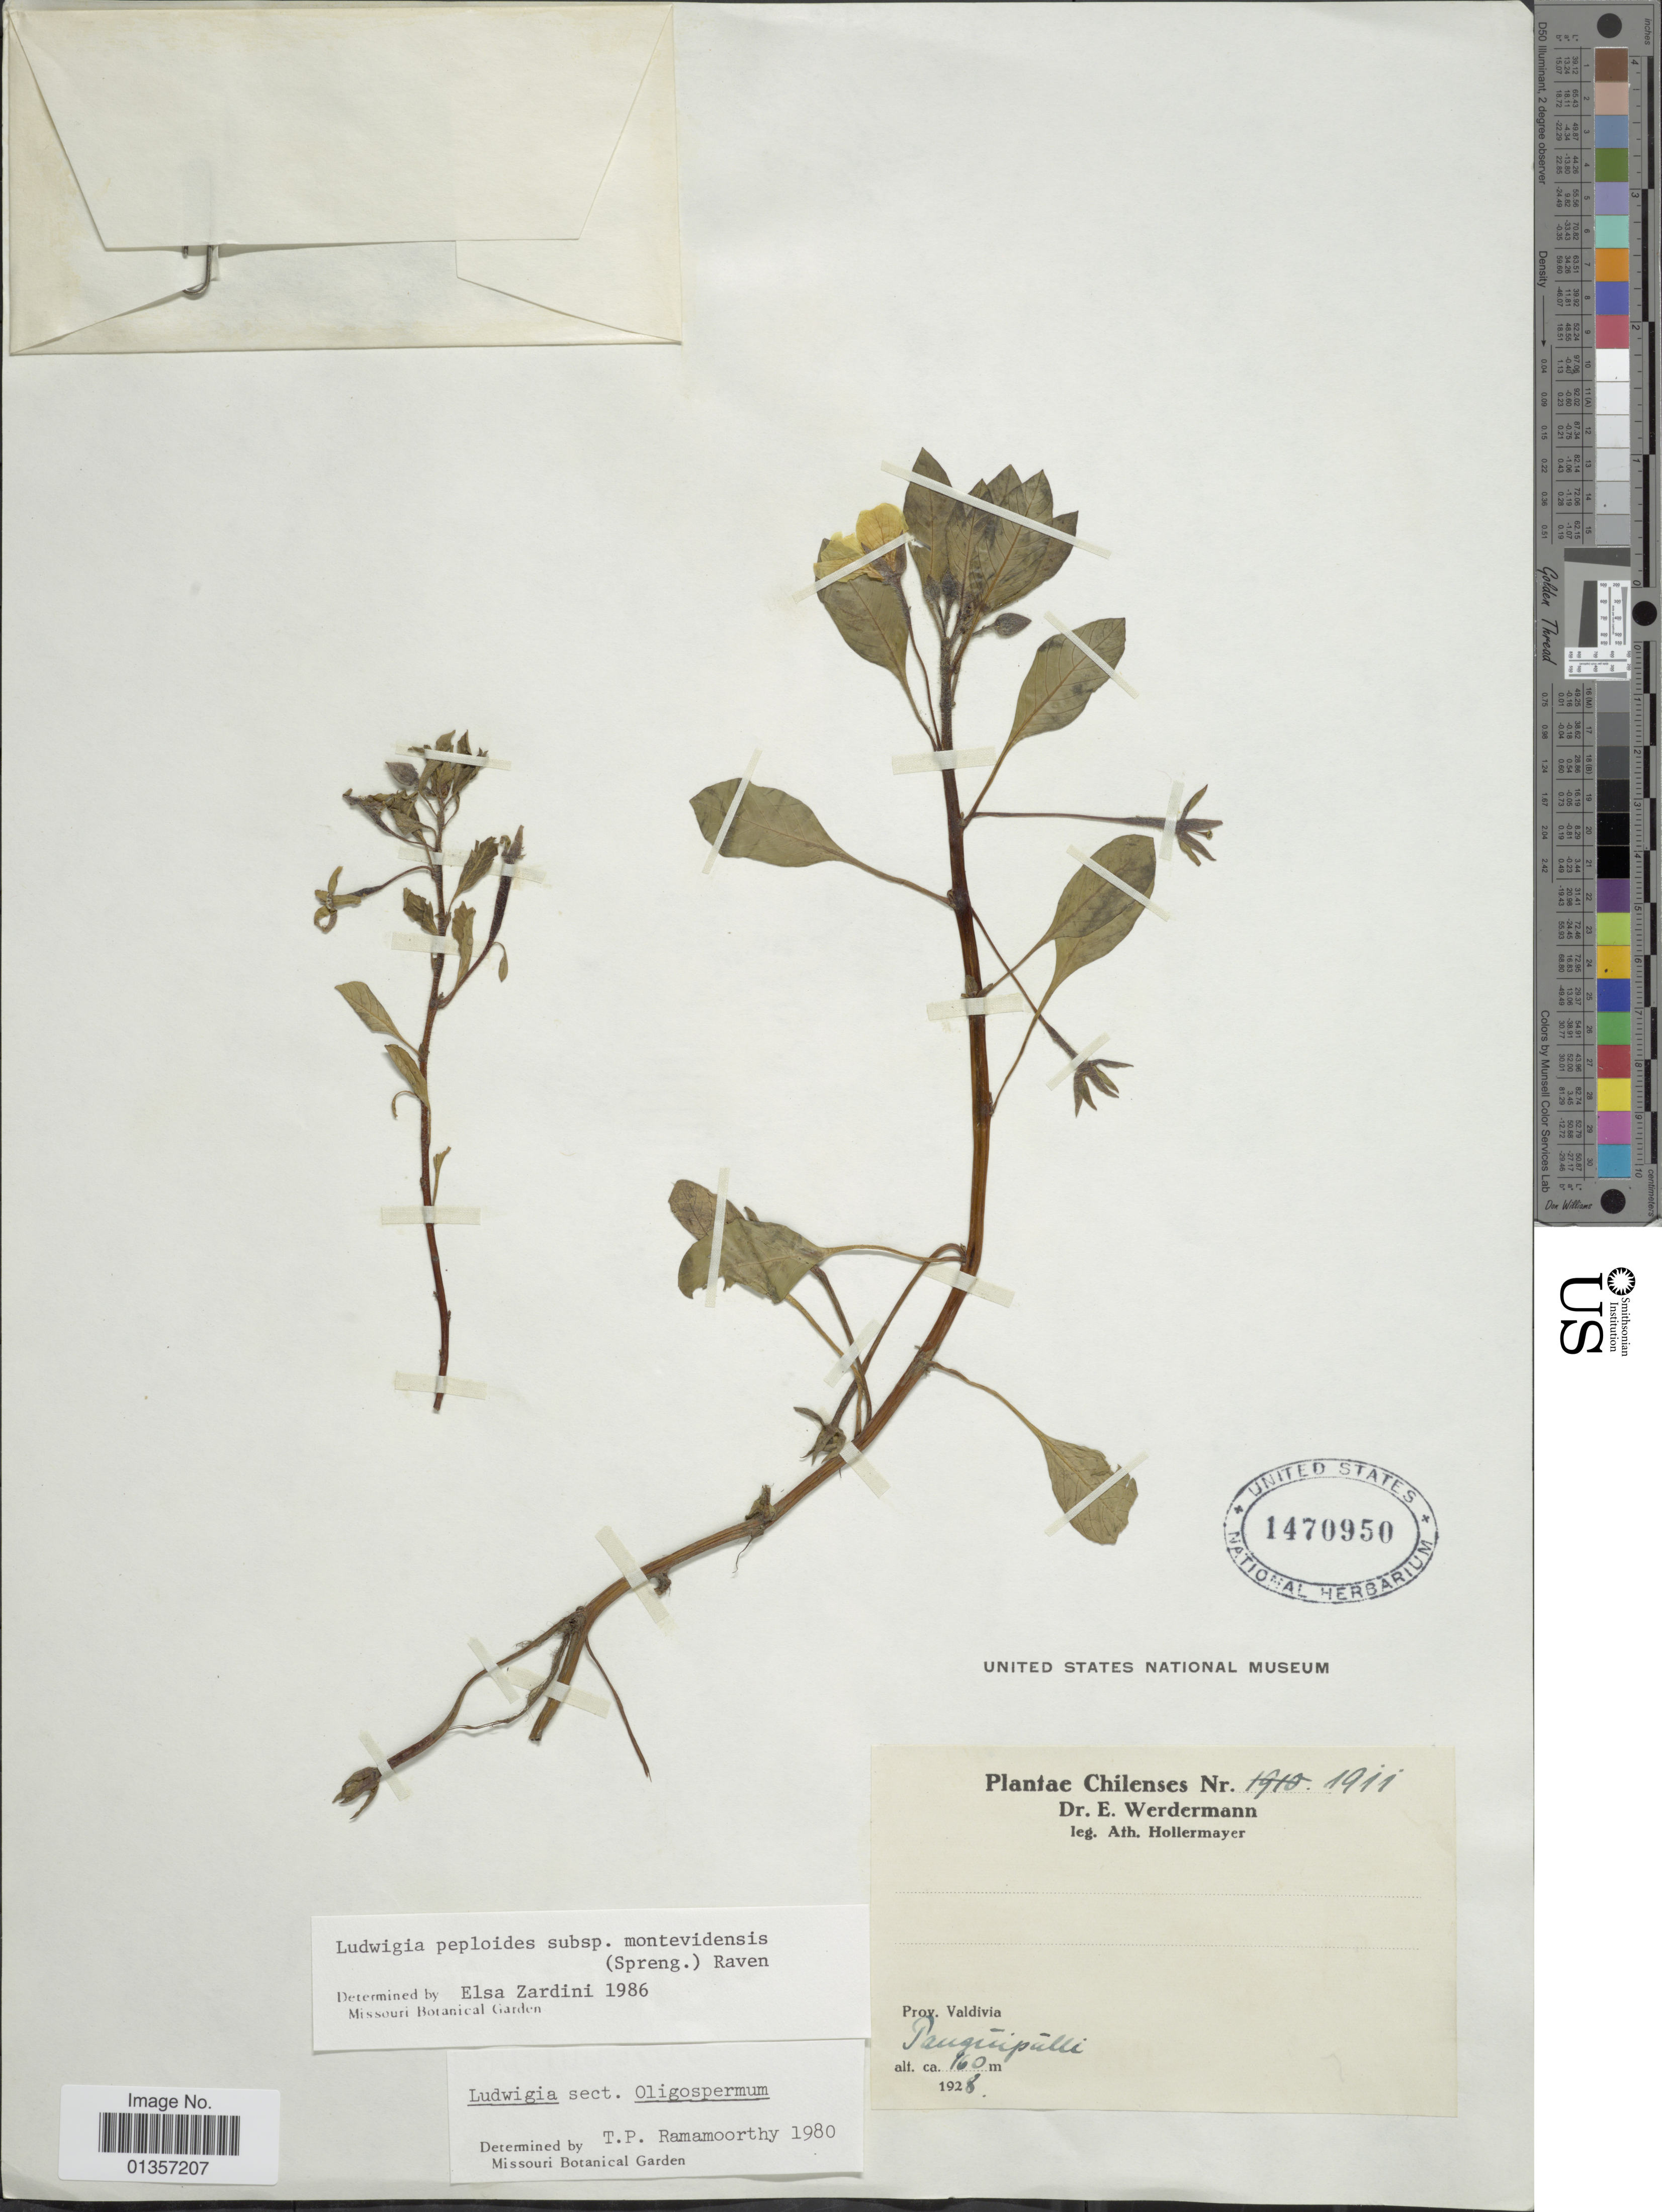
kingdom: Plantae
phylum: Tracheophyta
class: Magnoliopsida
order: Myrtales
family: Onagraceae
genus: Ludwigia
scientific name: Ludwigia peploides subsp. montevidensis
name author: (Spreng.) P.H. Raven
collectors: A. Hollermayer & E. Werdermann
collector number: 1911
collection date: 1928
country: Chile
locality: Prov. Valdivia, Panguipulli.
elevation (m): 160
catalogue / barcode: US 1470950